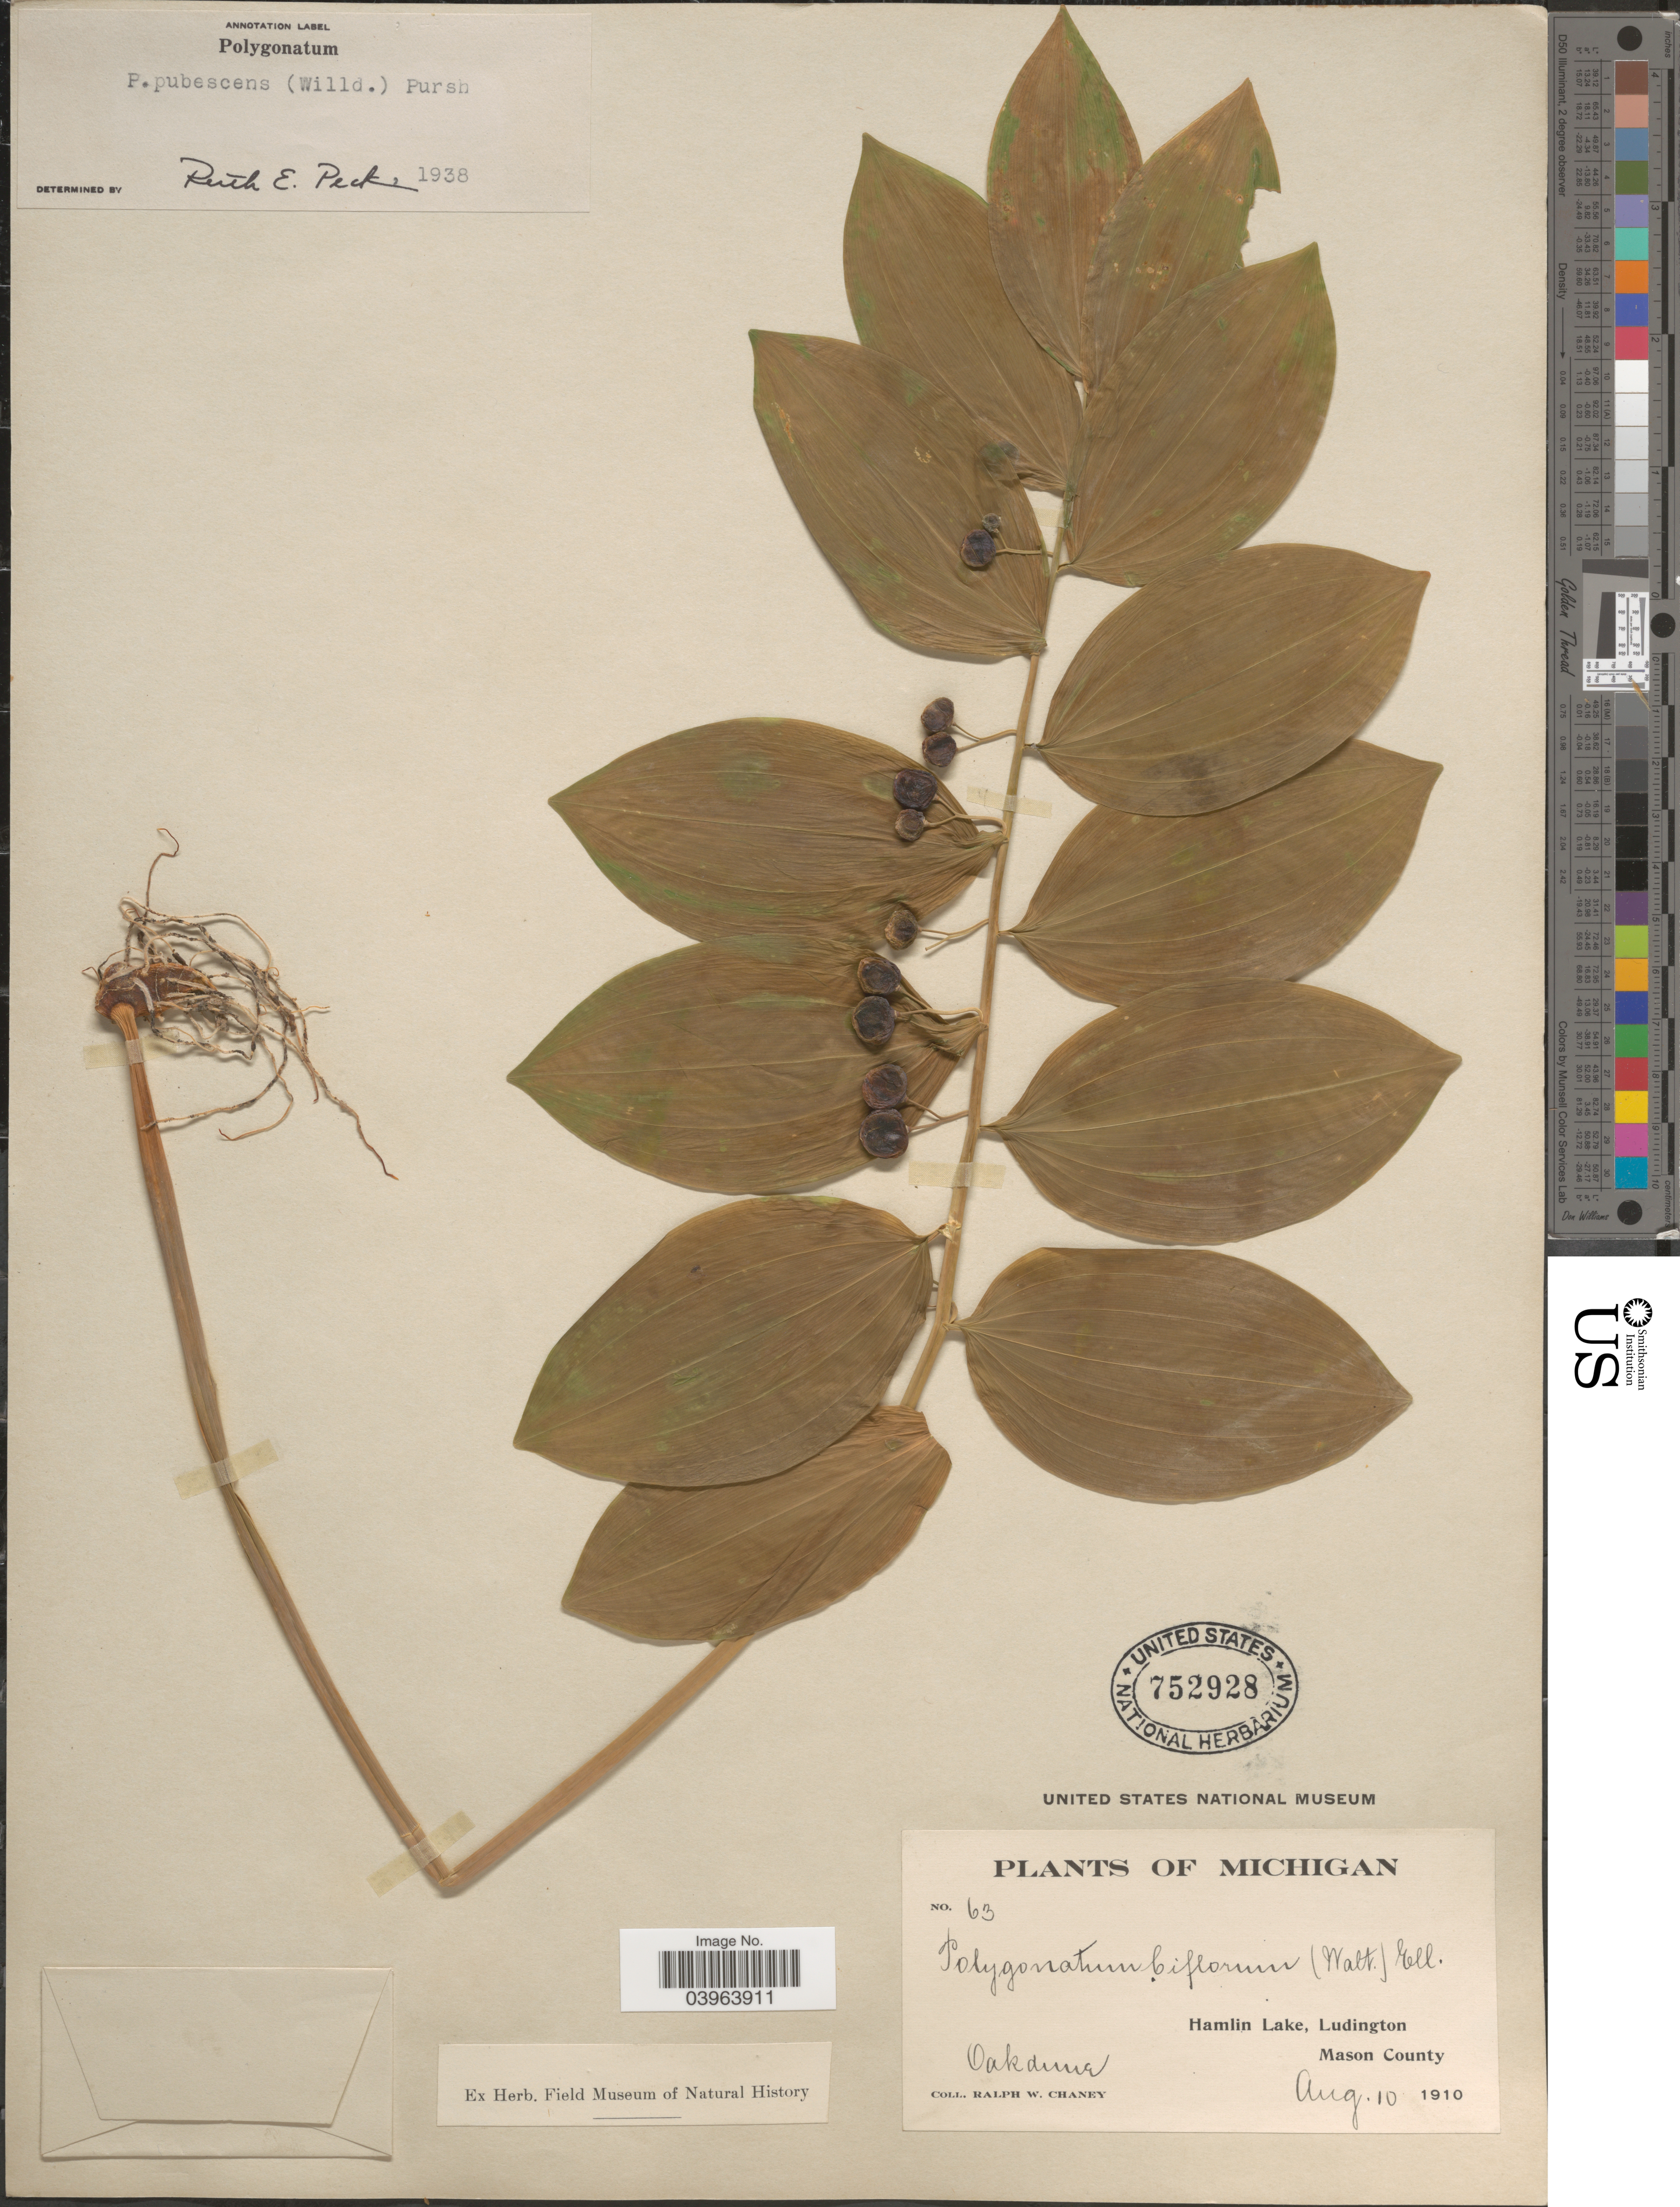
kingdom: Plantae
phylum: Tracheophyta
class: Liliopsida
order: Asparagales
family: Asparagaceae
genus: Polygonatum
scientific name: Polygonatum pubescens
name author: (Willd.) Pursh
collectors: R. Chaney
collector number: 63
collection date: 1910-08-10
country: United States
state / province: Michigan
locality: Hamlin Lake, Ludington. Mason County.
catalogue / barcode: US 752928